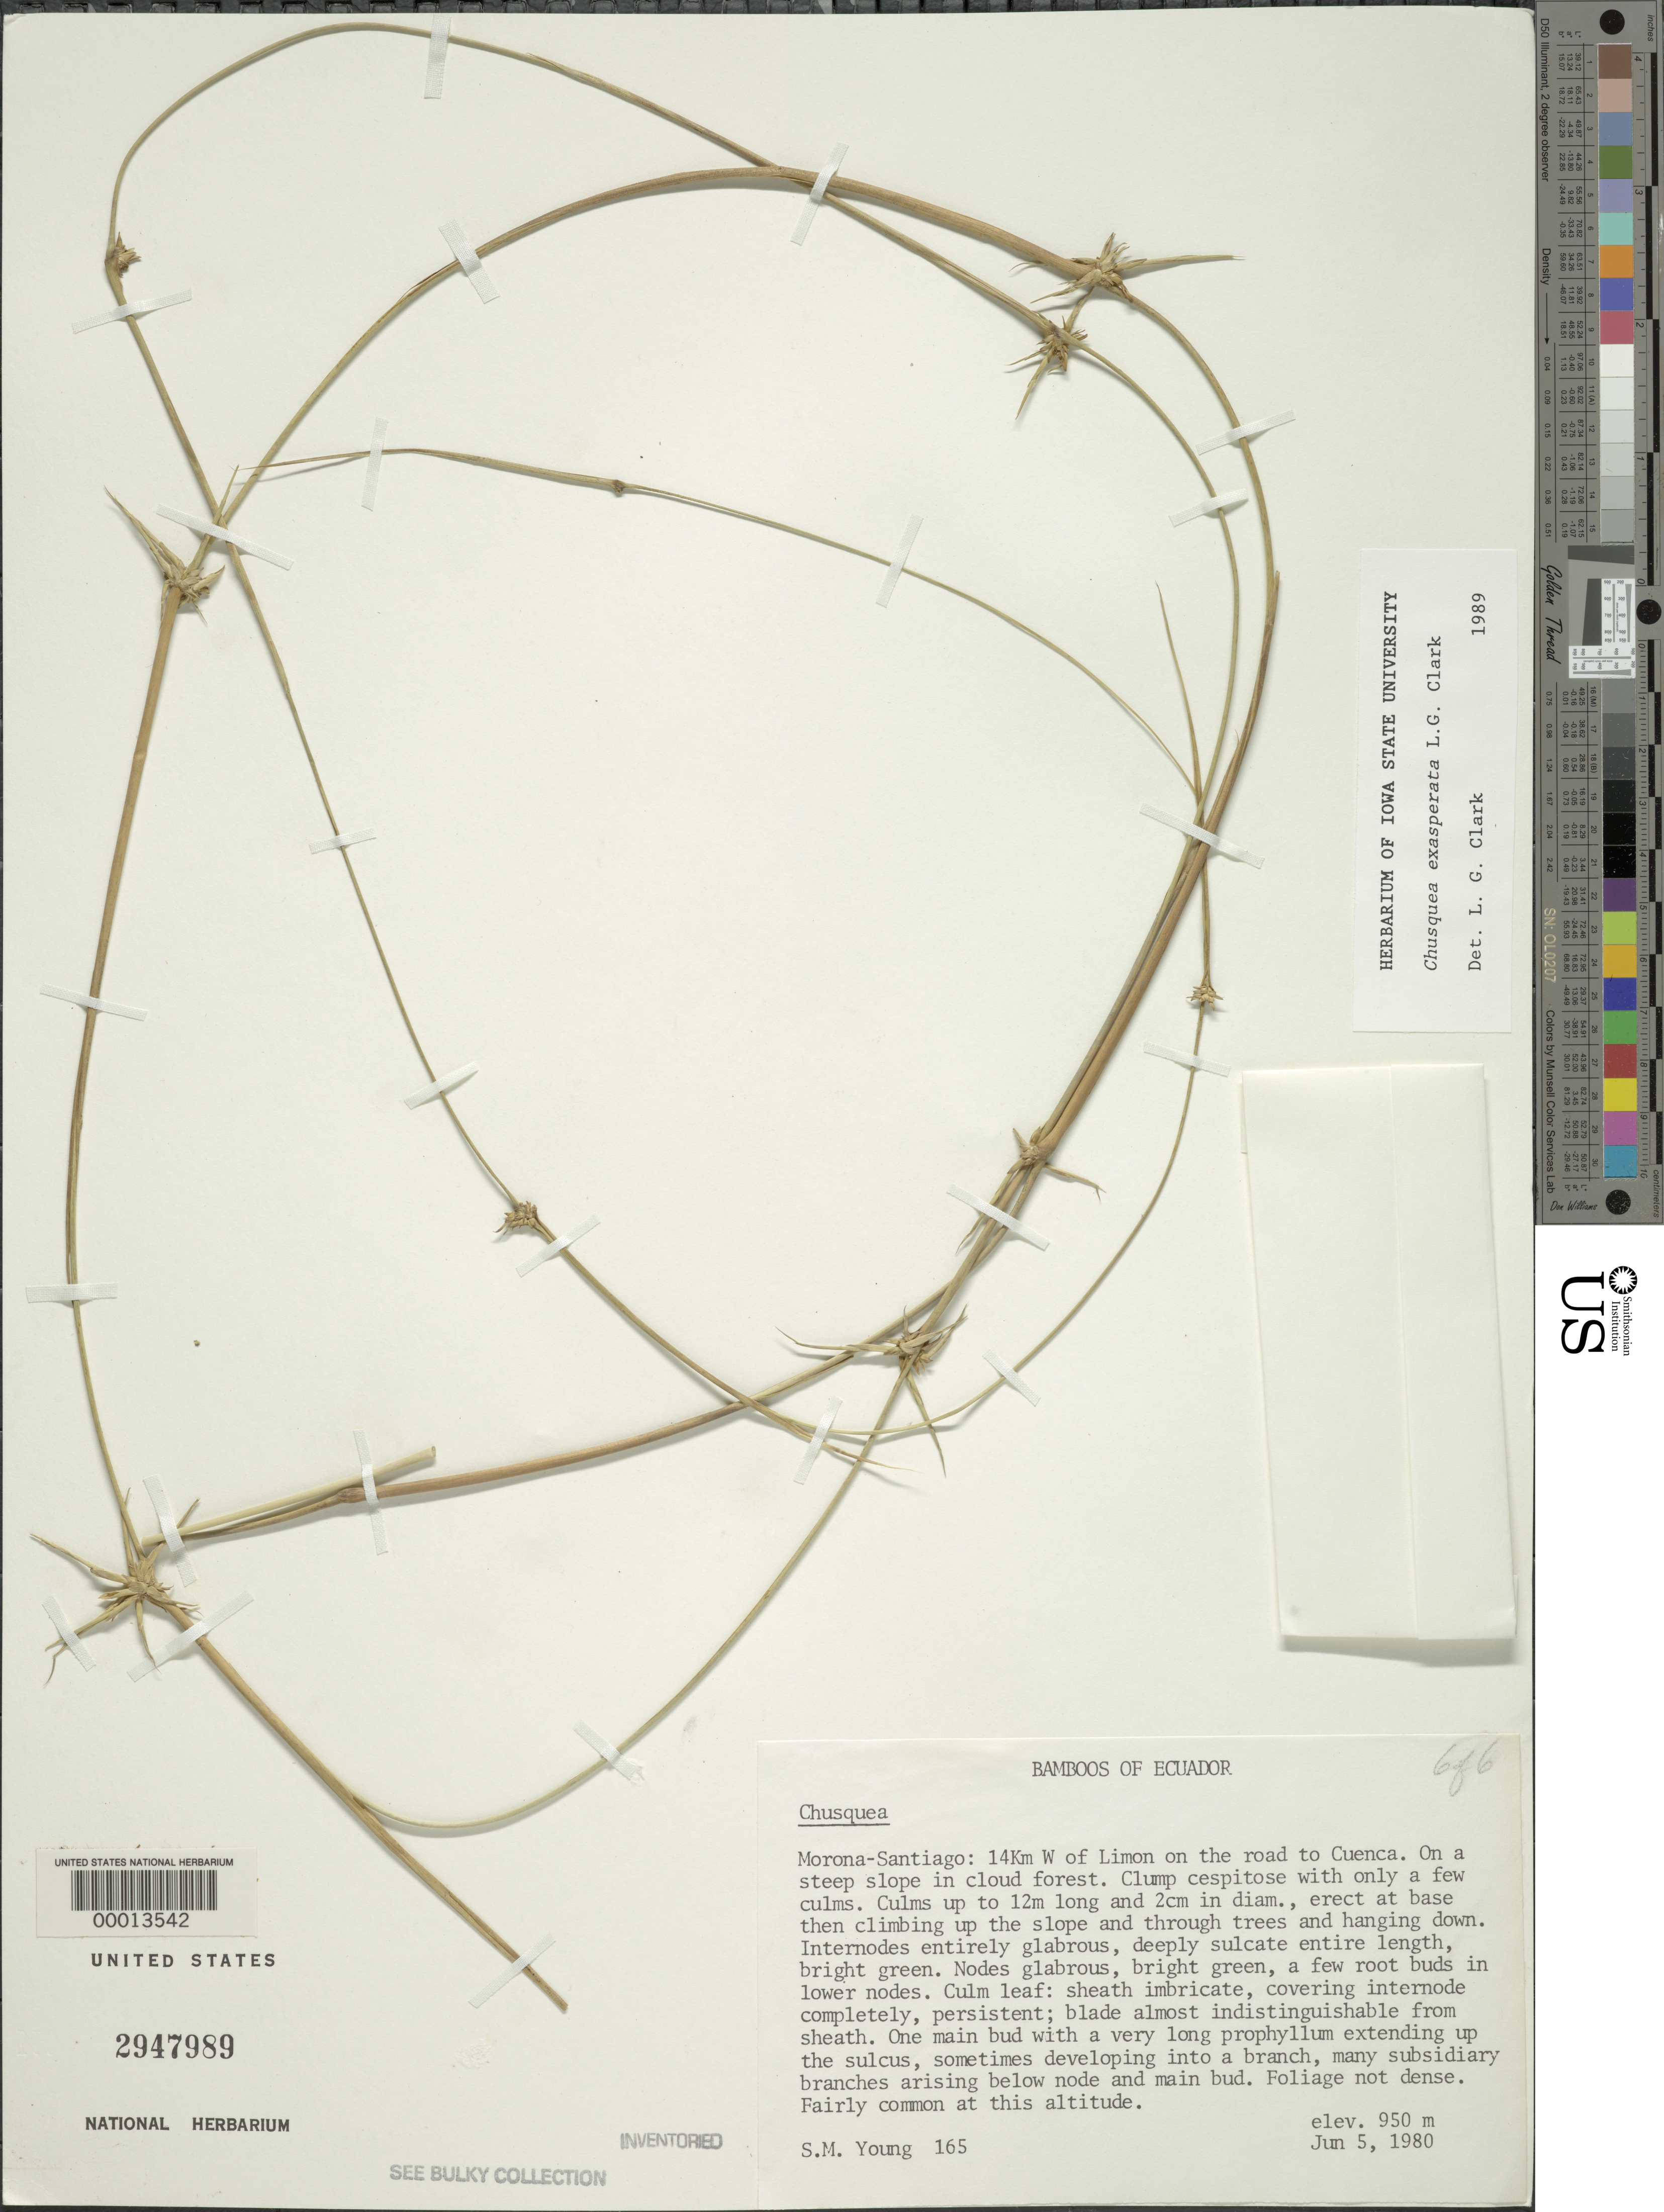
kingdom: Plantae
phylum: Tracheophyta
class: Liliopsida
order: Poales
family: Poaceae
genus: Chusquea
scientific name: Chusquea exasperata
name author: L.G. Clark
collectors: S. Young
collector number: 165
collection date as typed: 05 Jun 1980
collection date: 1980-06-05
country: Ecuador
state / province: Morona-Santiago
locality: Limon/Cuenca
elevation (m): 950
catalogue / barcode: US 2947989